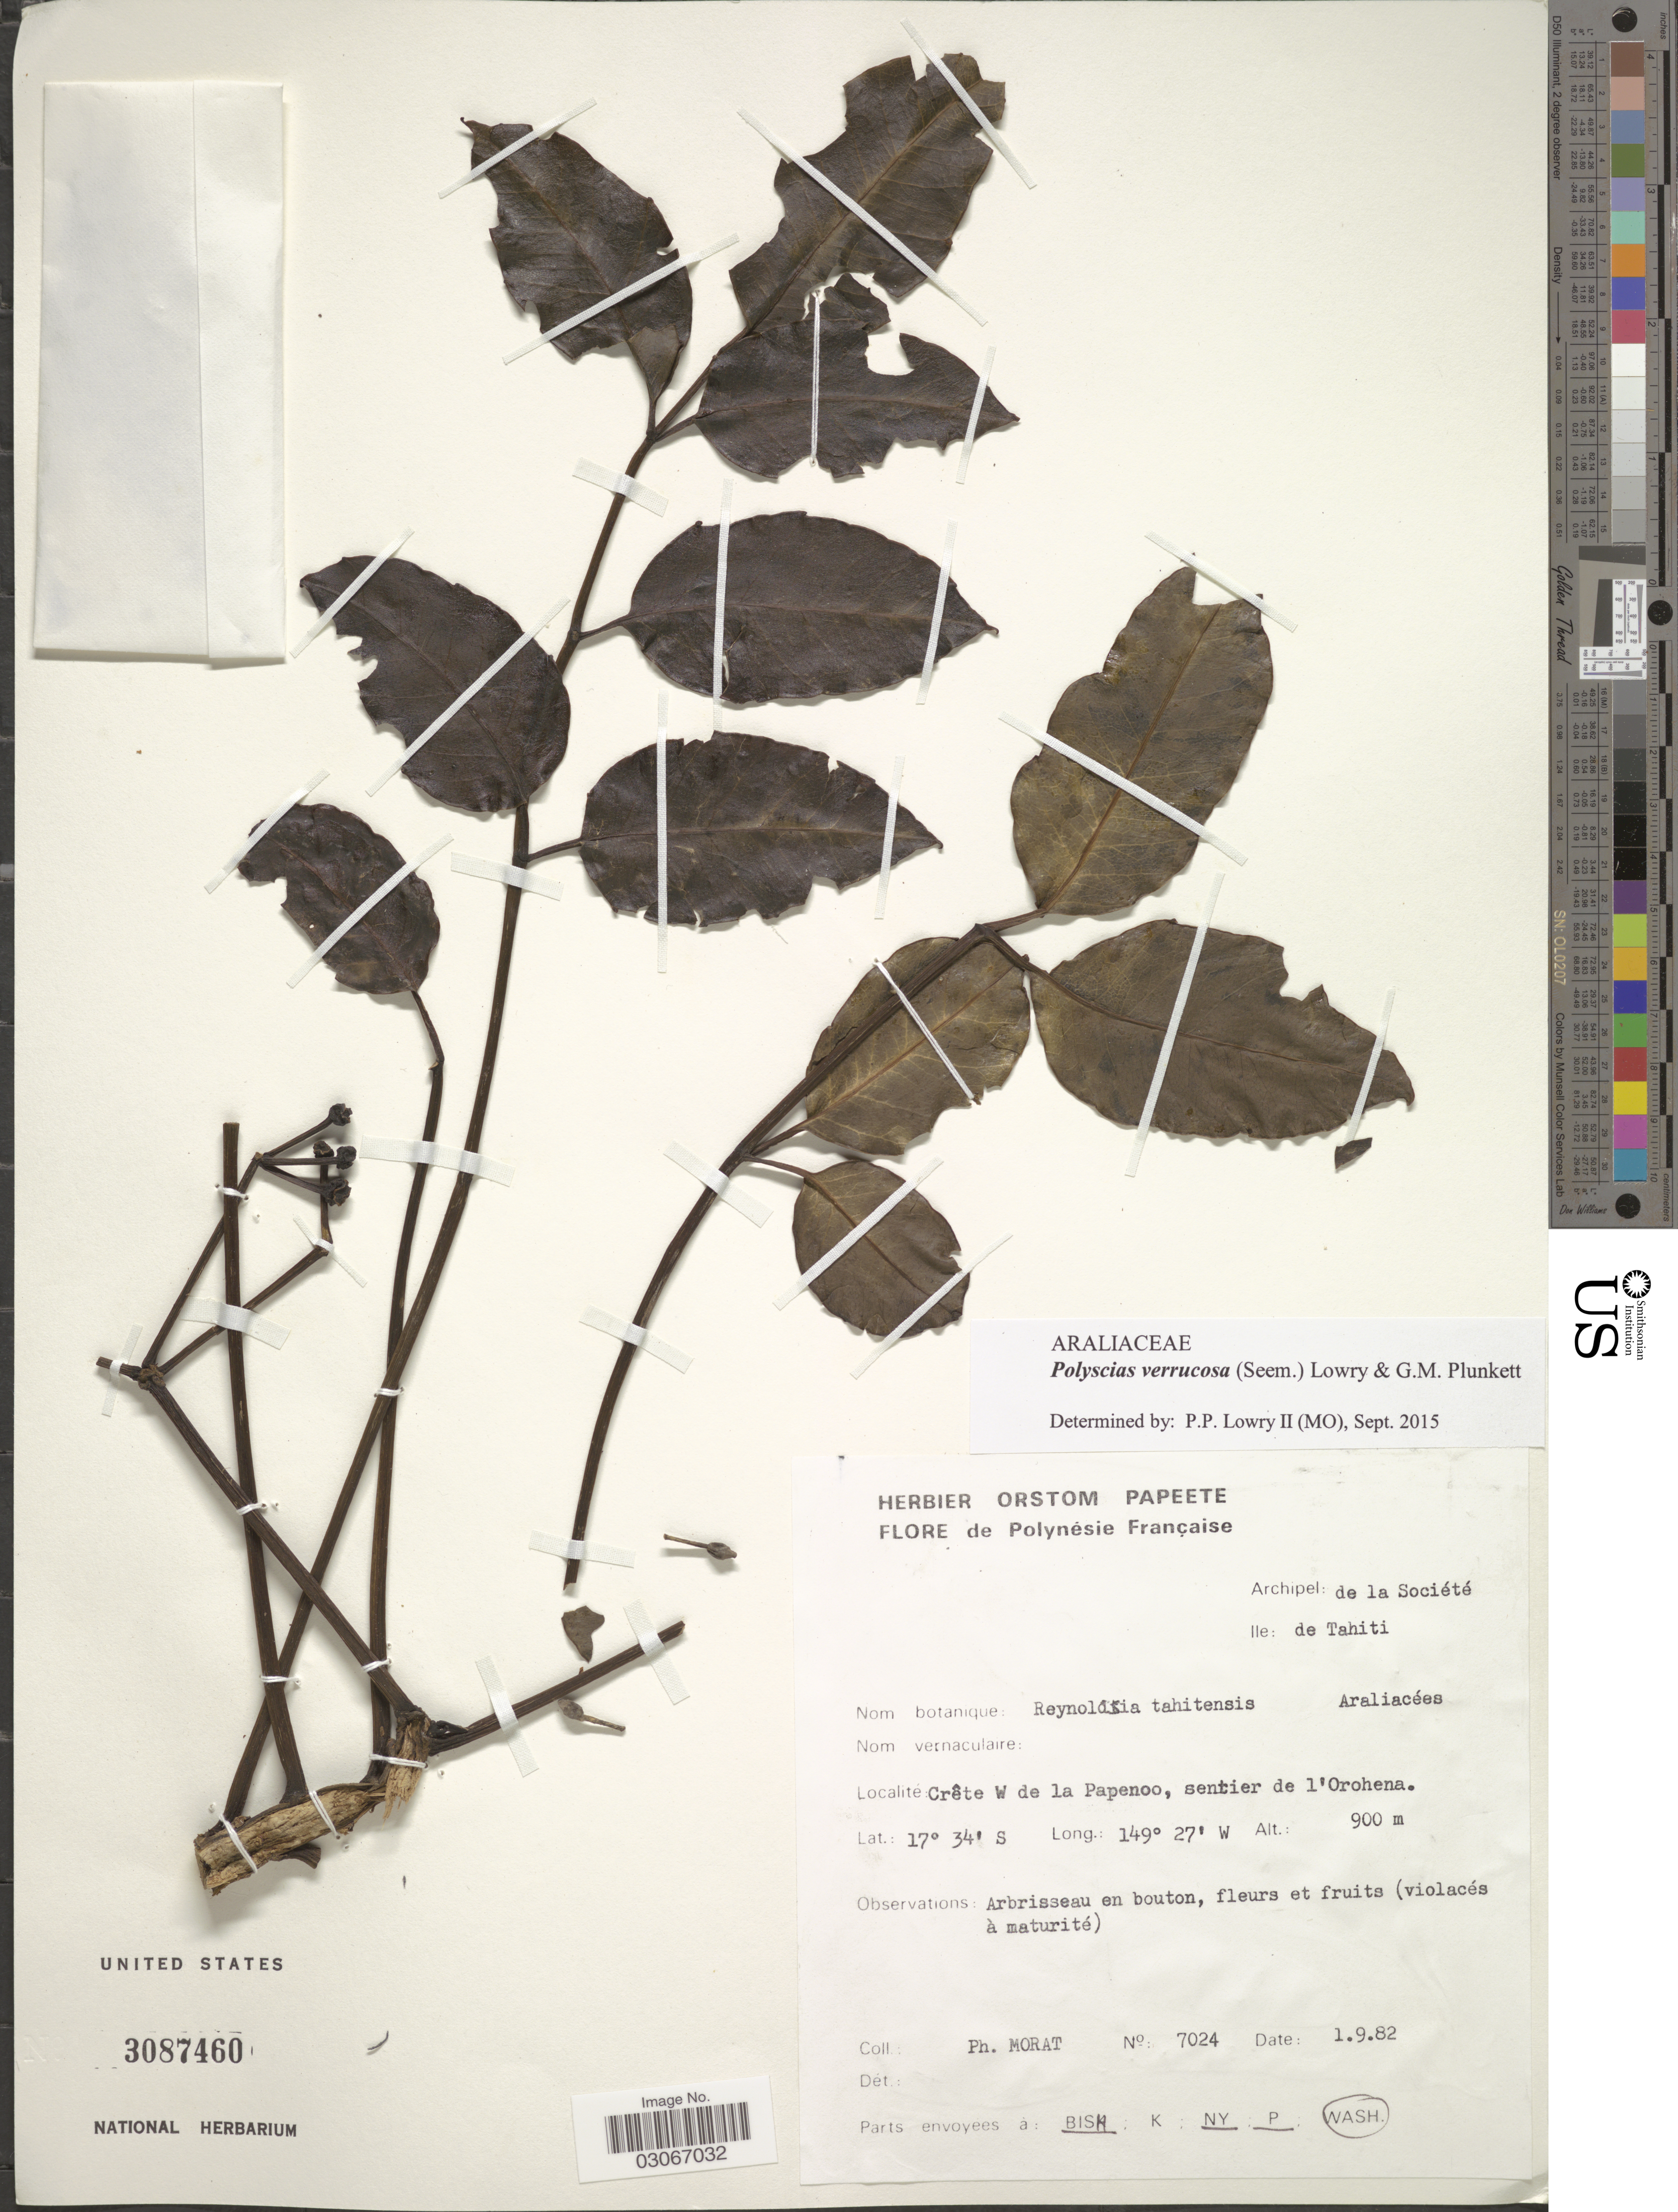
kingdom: Plantae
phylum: Tracheophyta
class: Magnoliopsida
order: Apiales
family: Araliaceae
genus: Polyscias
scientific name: Polyscias verrucosa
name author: (Seem.) Lowry & G. M. Plunkett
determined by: Lowry, P. P., (MO), Missouri Botanical Garden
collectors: P. Morat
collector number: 7024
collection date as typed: Transcribed d/m/y: 1/9/82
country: French Polynesia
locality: Archipel: de la Société. Ile: de Tahiti. Crête W de la Papenoo, sentier de l'Orohena.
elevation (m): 900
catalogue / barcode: US 3087460